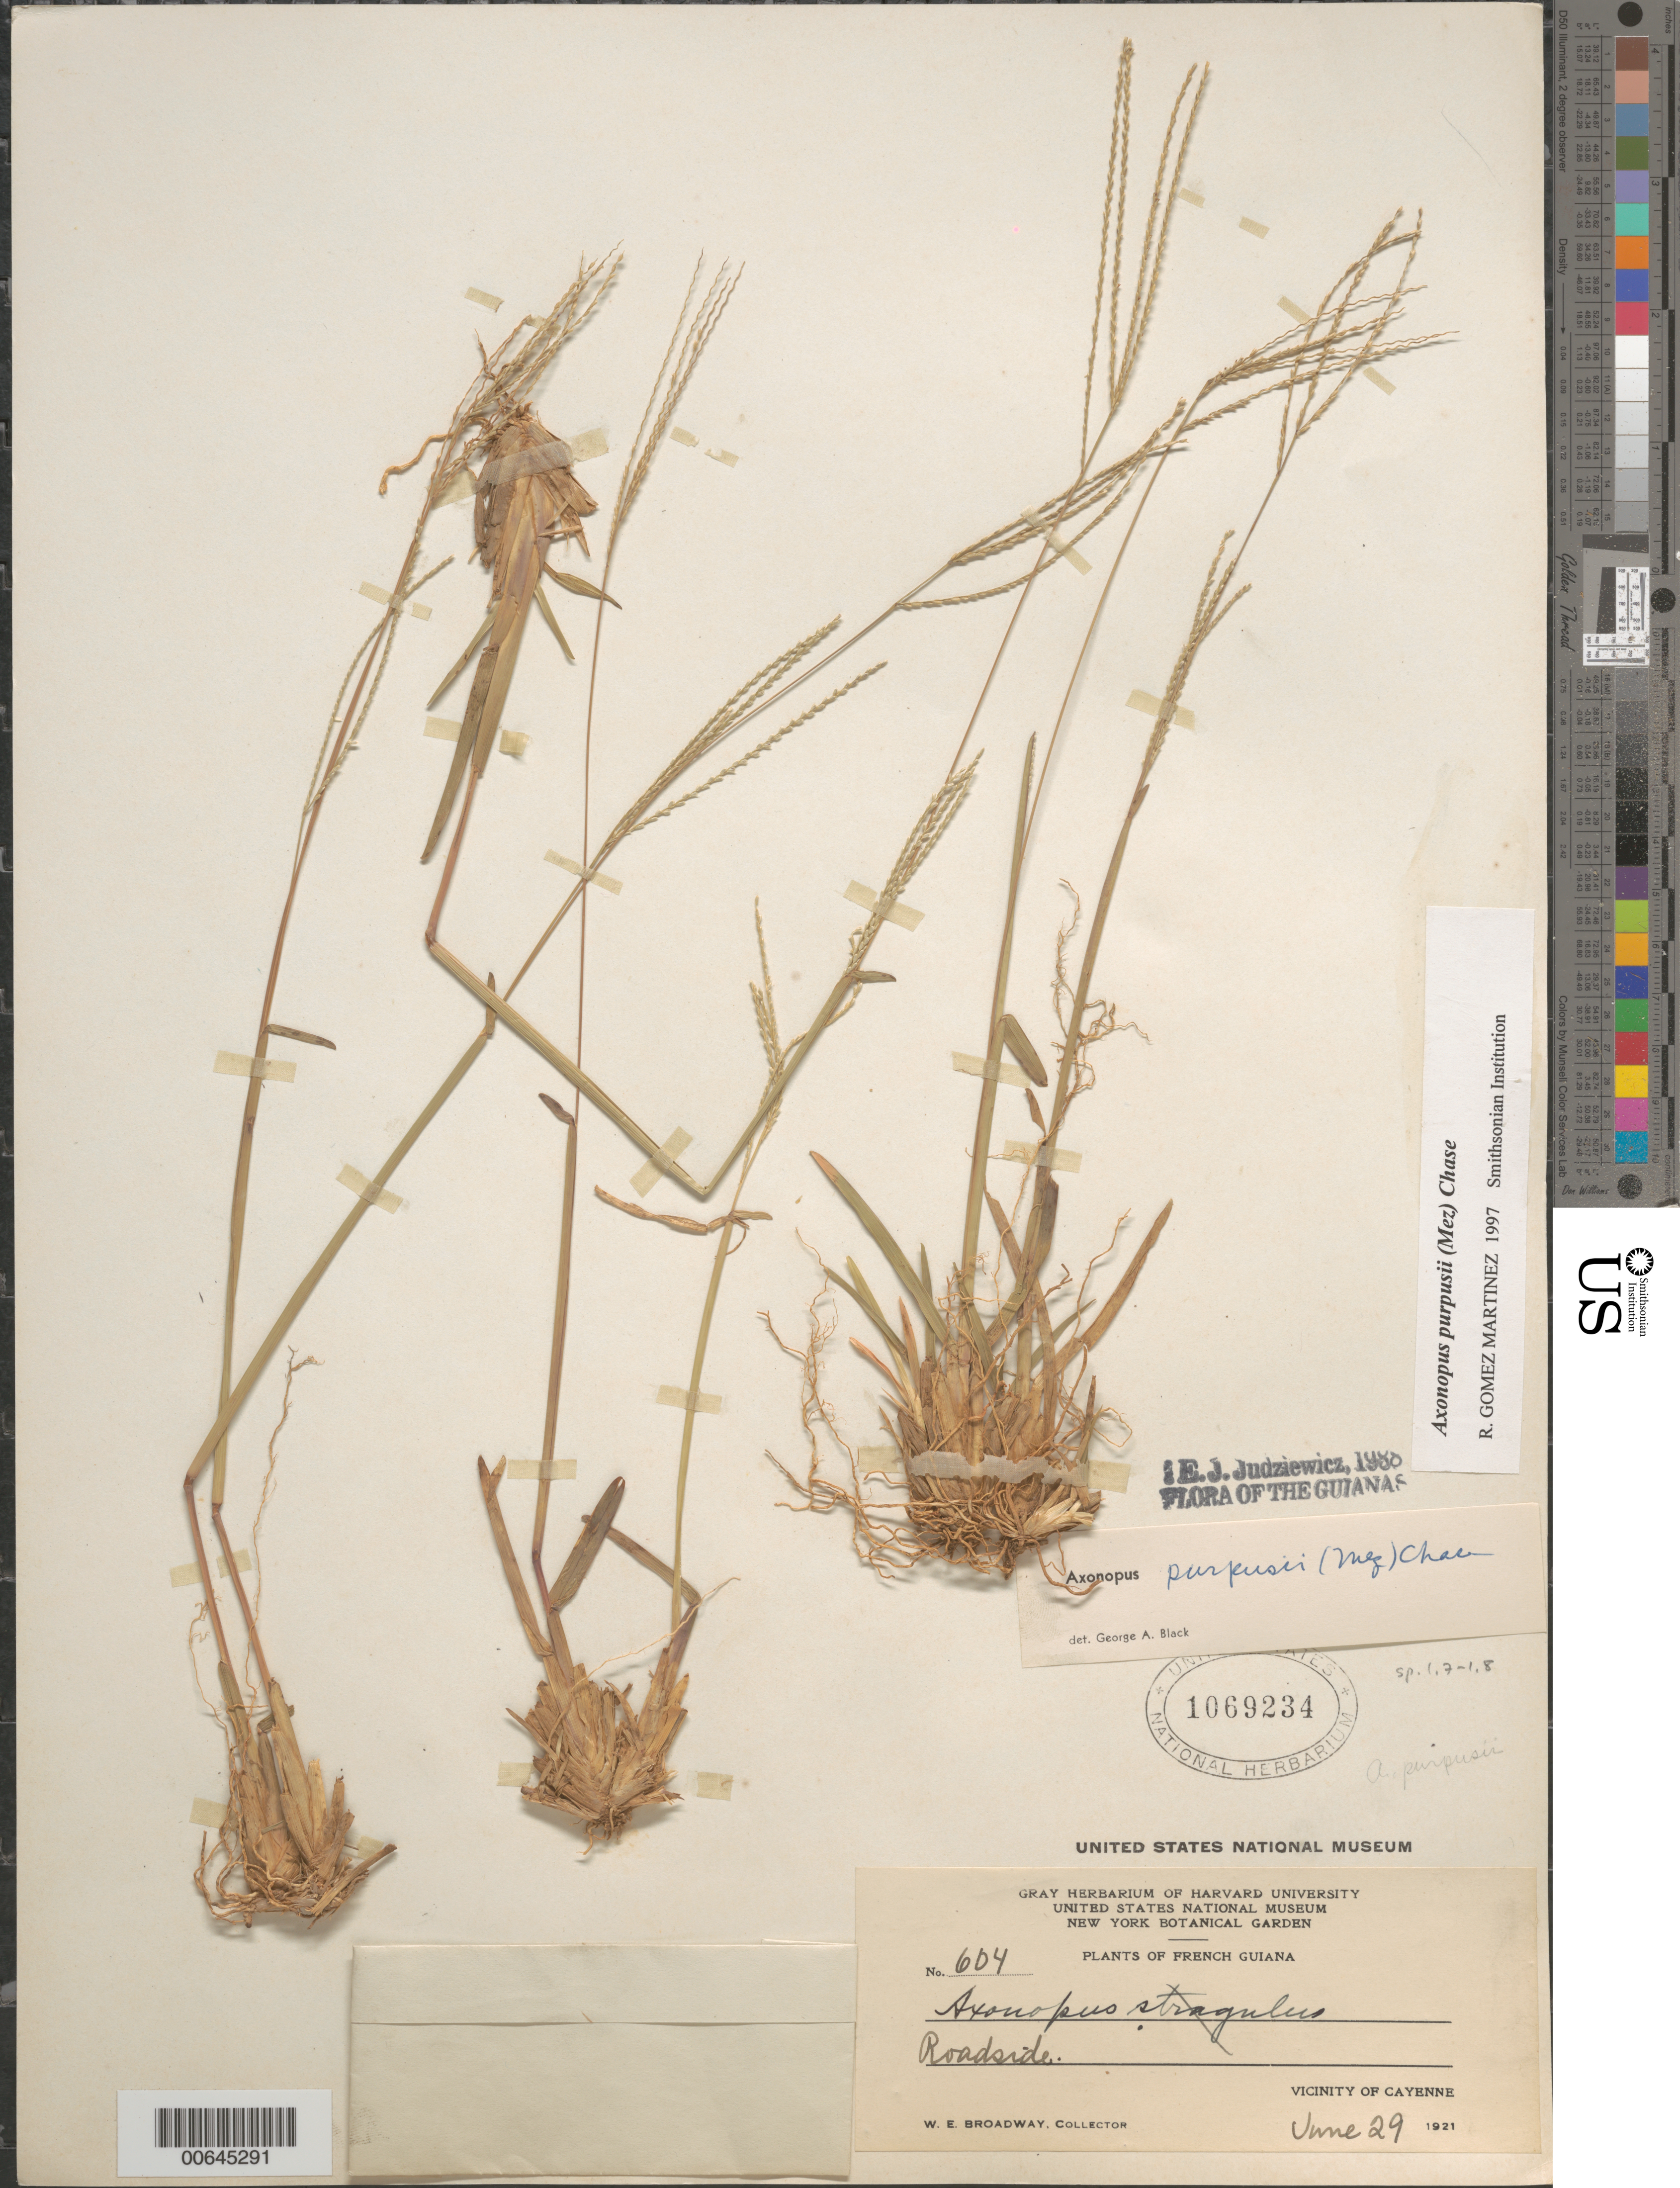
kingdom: Plantae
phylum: Tracheophyta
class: Liliopsida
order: Poales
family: Poaceae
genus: Axonopus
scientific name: Axonopus purpusii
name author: (Mez) Chase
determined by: Gomez Martinez, R.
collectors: W. E. Broadway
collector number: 604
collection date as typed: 29-Jun-21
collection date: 1921-06-29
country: French Guiana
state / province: Cayenne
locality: Cayenne, vic.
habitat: Roadside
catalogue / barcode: US 1069234